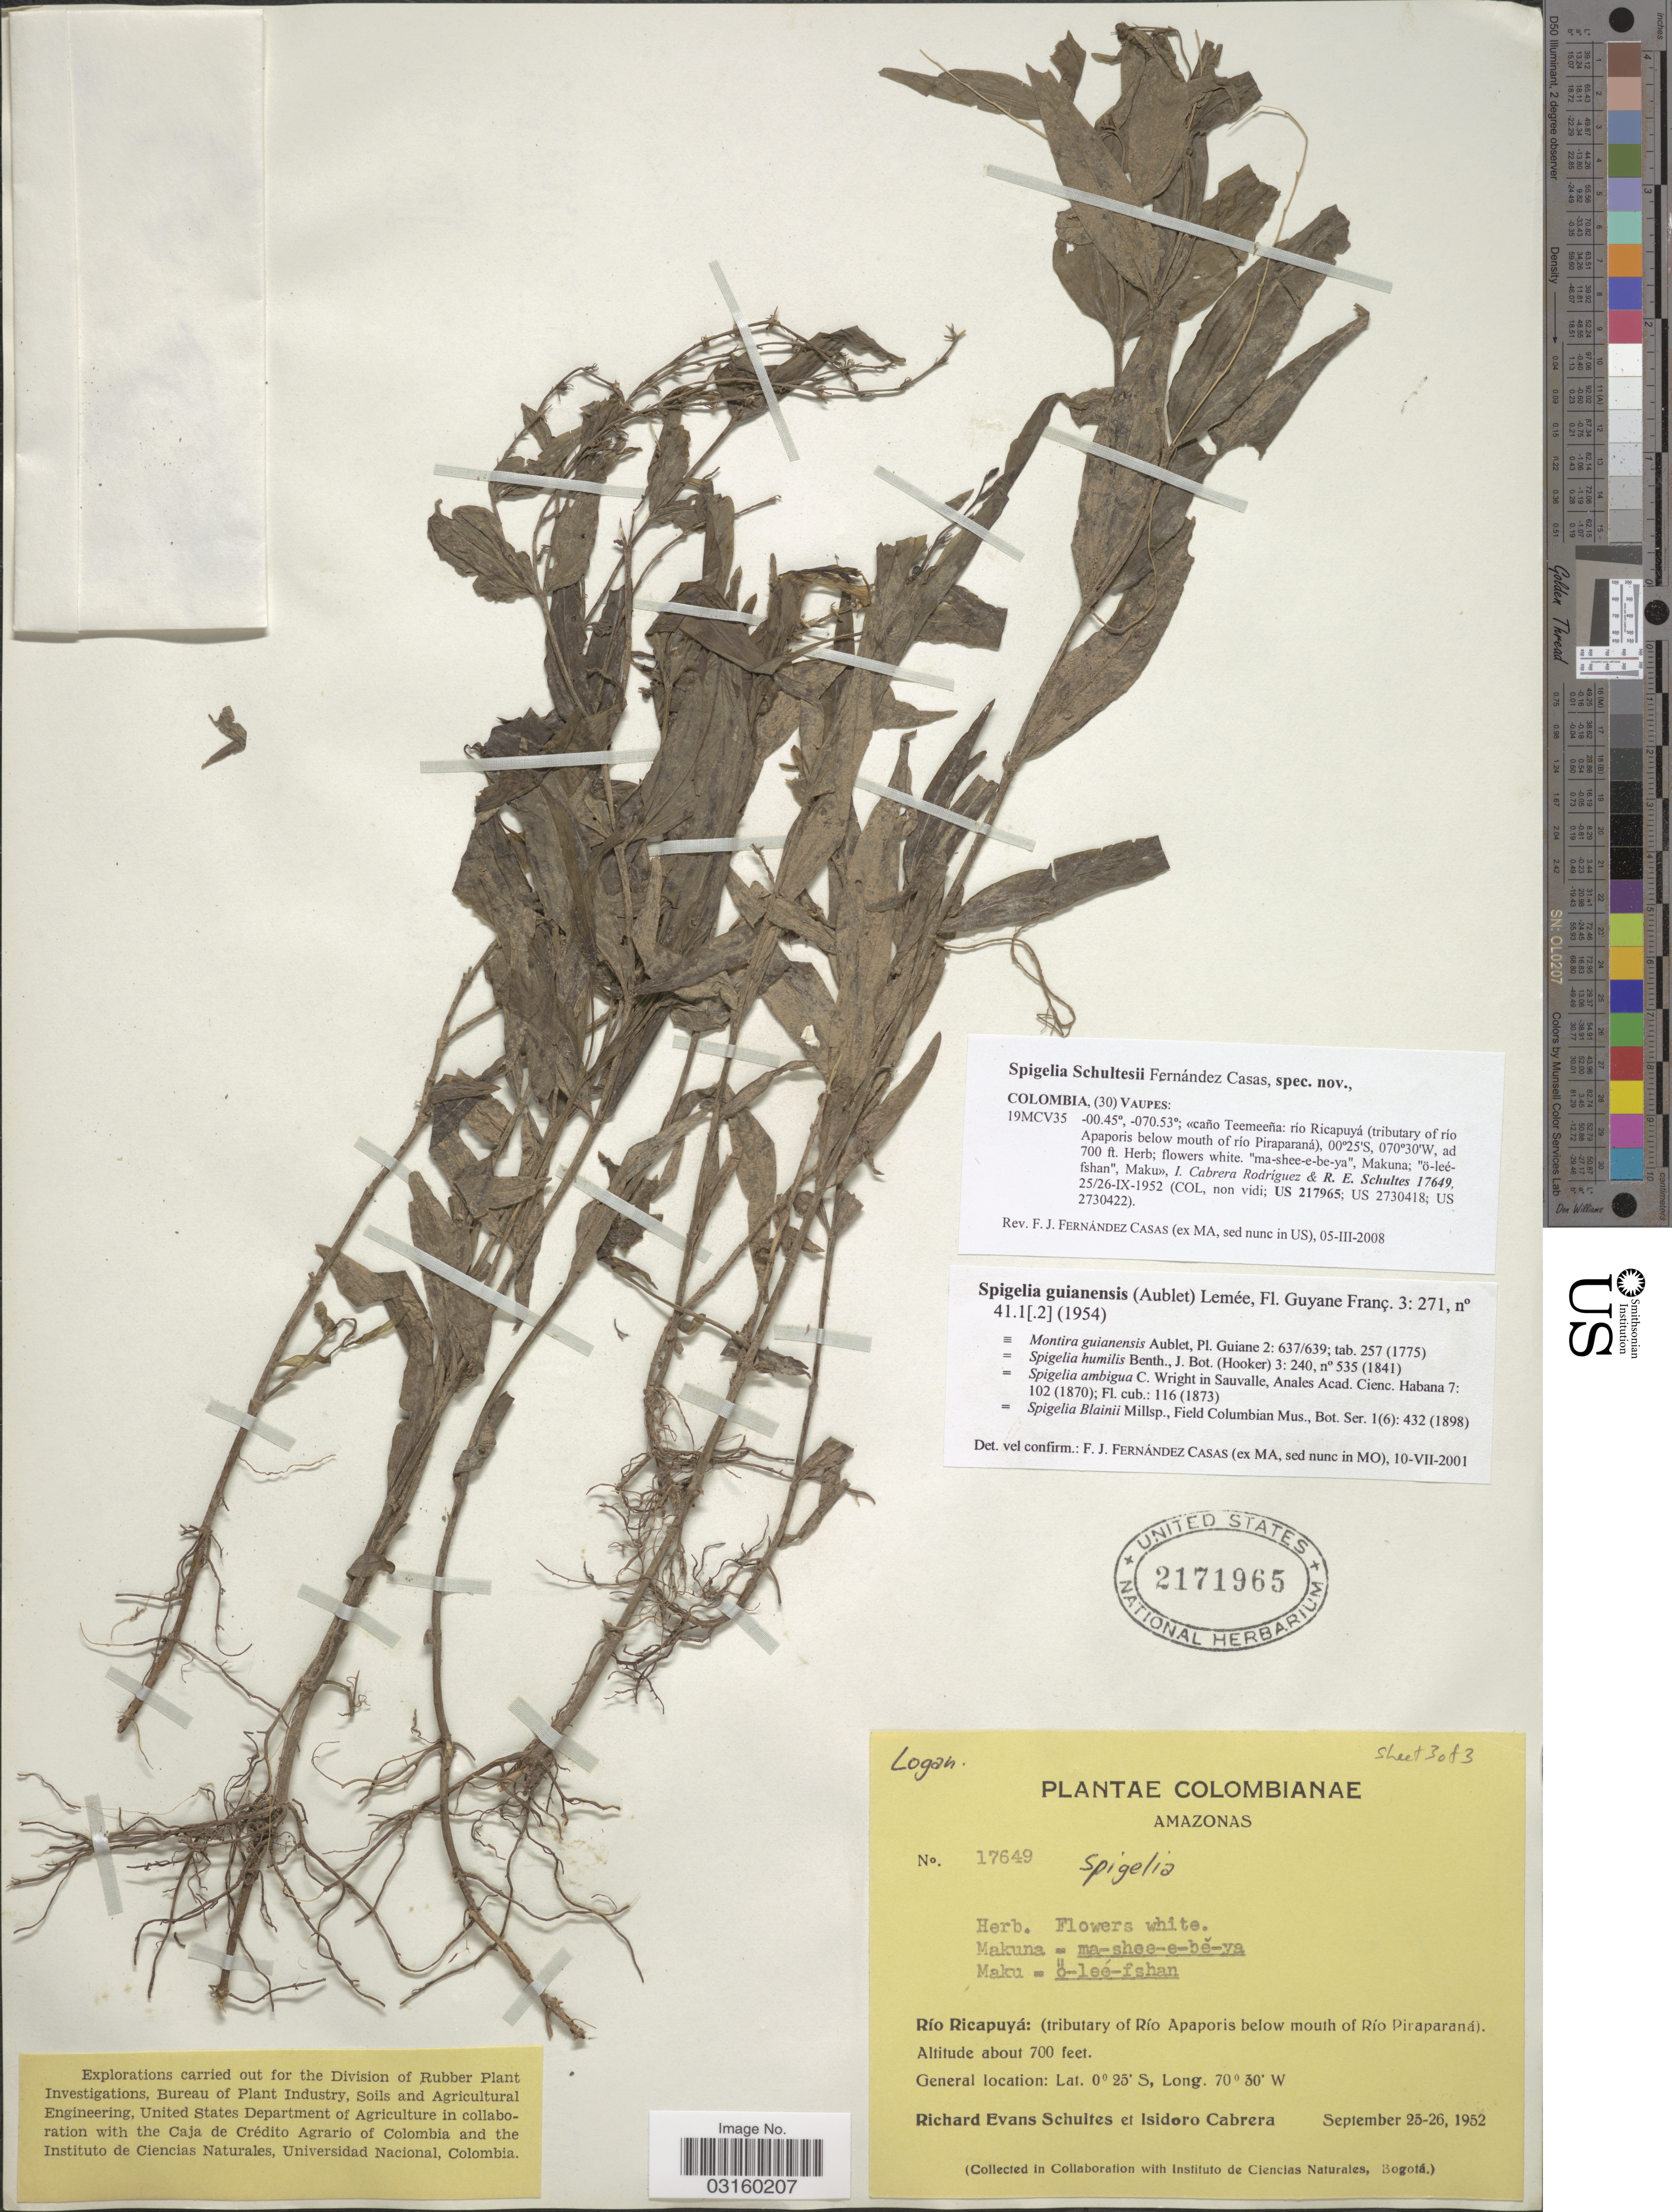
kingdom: Plantae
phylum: Tracheophyta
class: Magnoliopsida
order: Gentianales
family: Loganiaceae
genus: Spigelia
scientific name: Spigelia schultesii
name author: Fern. Casas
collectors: R. E. Schultes & I. Cabrera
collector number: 17649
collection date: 1952-09-25/1952-09-26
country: Colombia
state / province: Amazônas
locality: Río Ricapuyá: (tributary of Río Apaporis below mouth of Río Piraparaná).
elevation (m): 213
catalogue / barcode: US 2171965